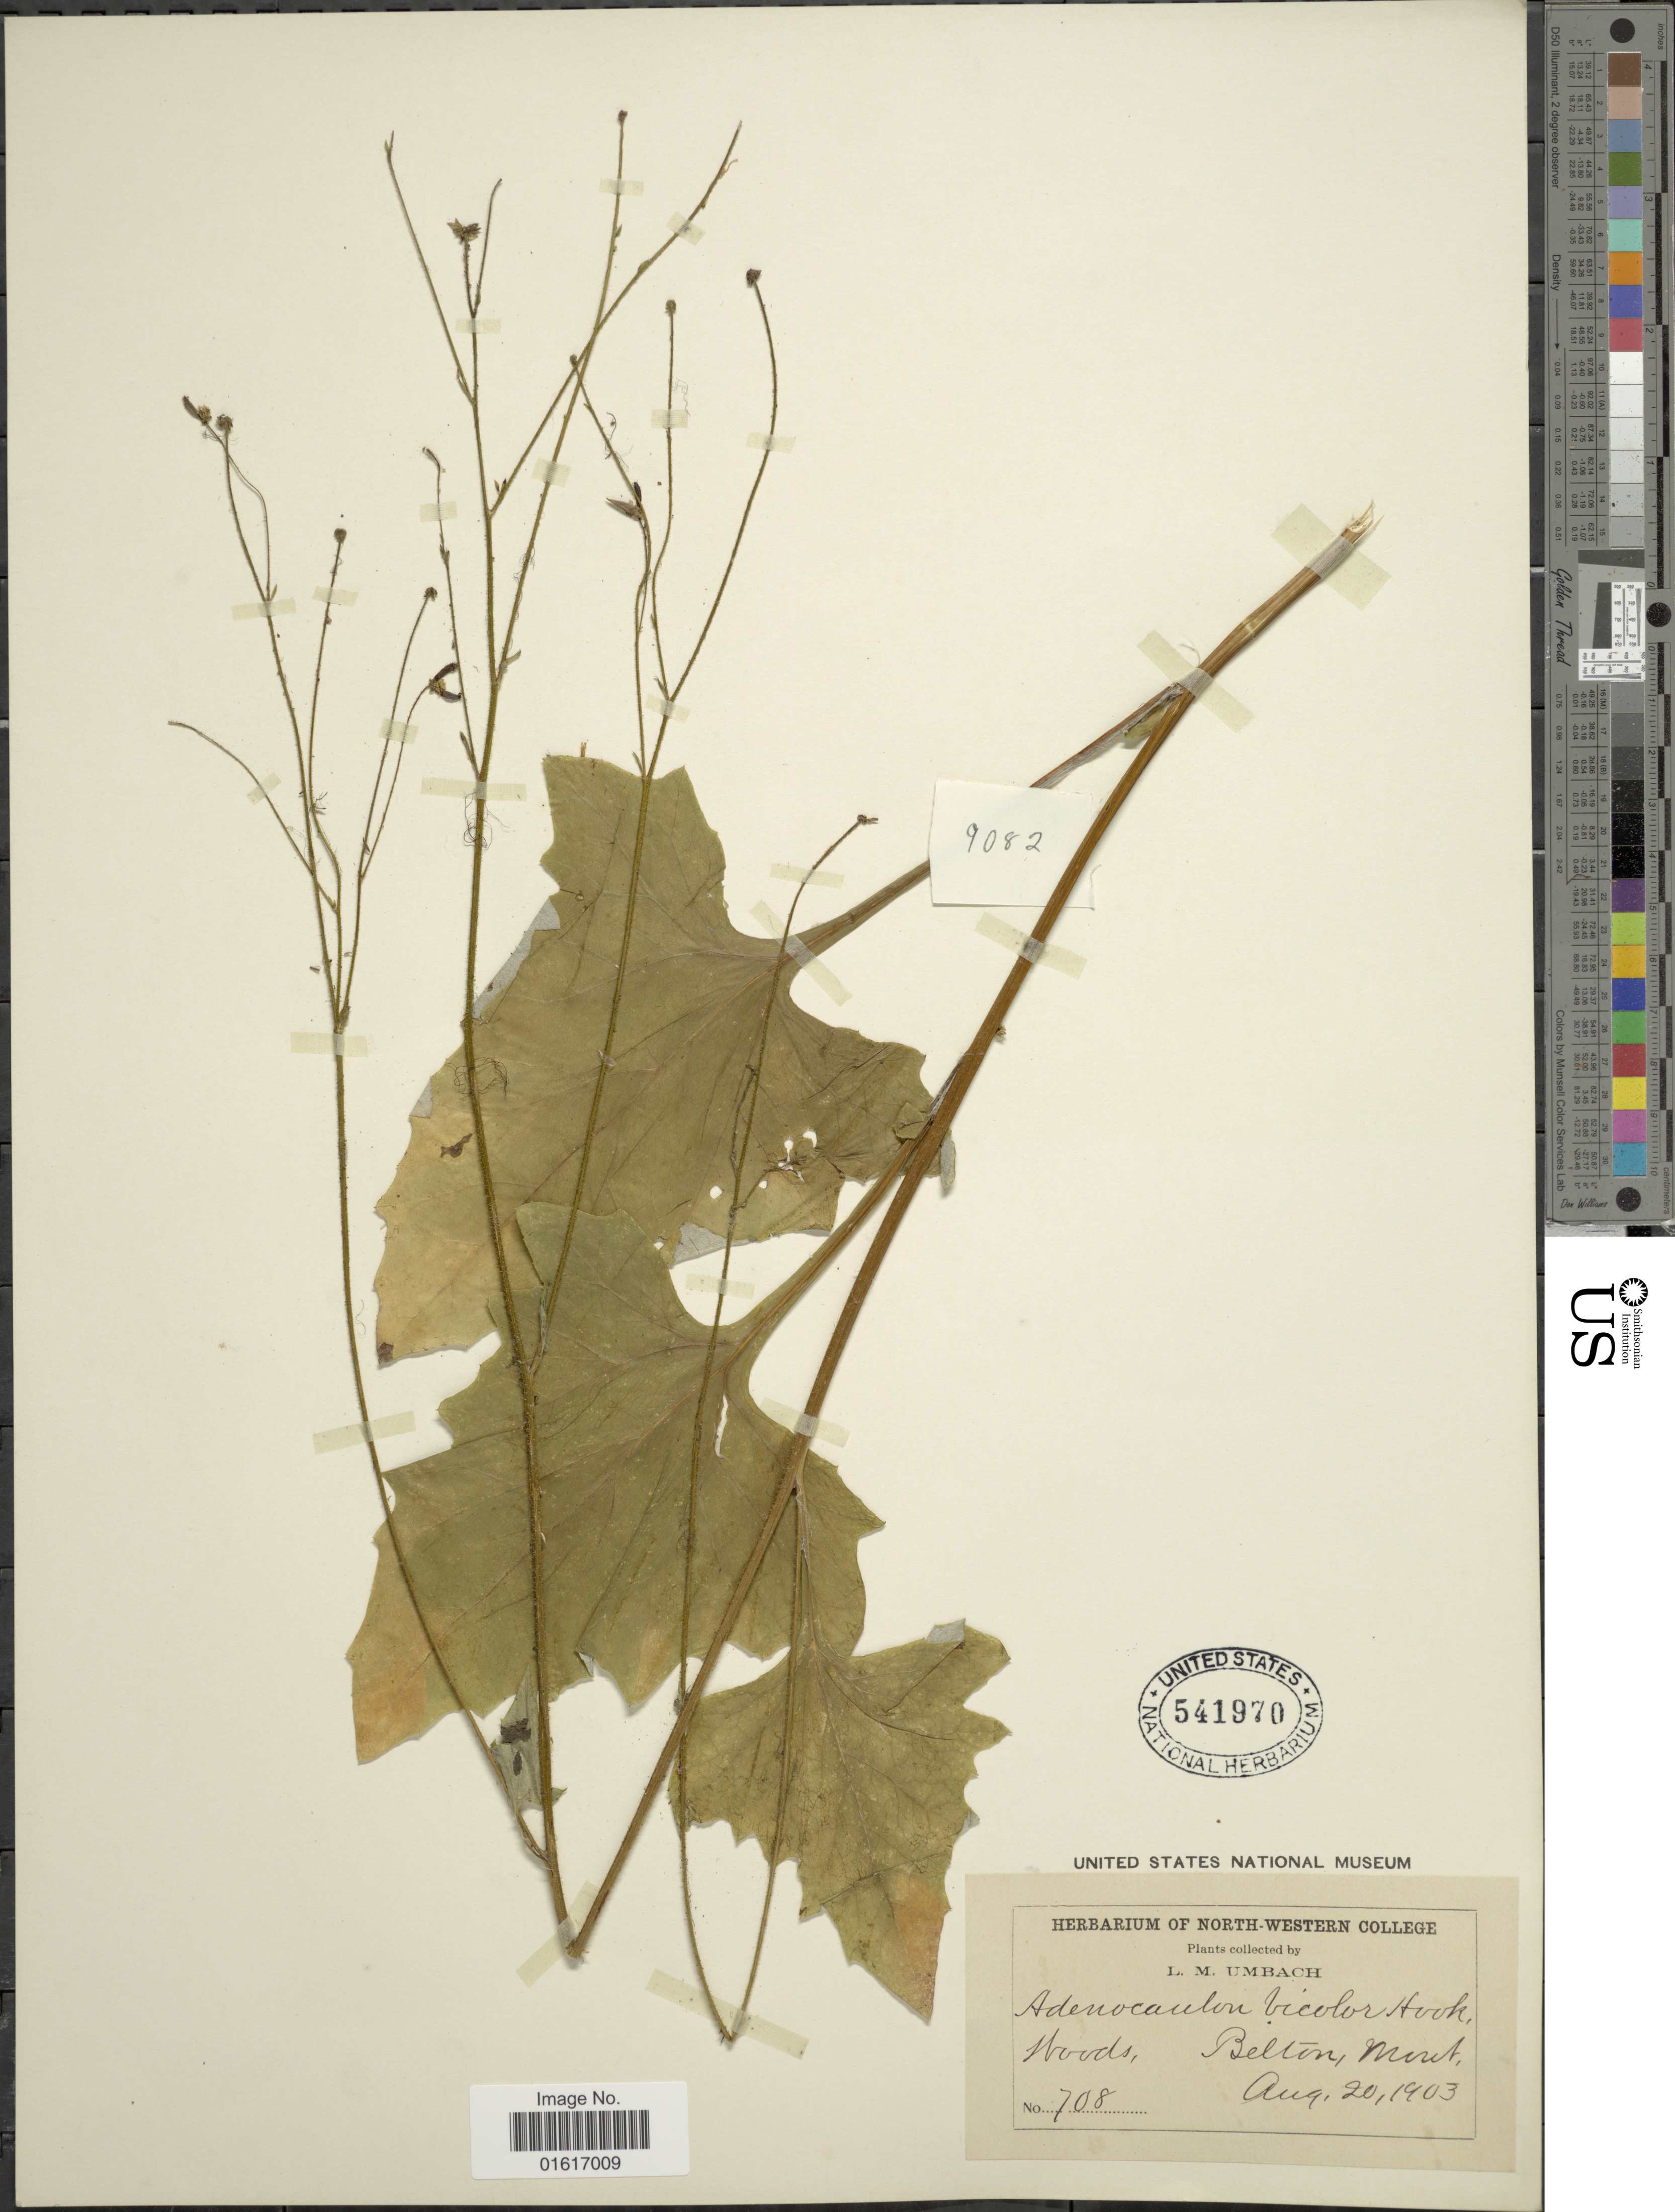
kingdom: Plantae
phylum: Tracheophyta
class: Magnoliopsida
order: Asterales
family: Asteraceae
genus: Adenocaulon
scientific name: Adenocaulon bicolor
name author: Hook.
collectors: L. M. Umbach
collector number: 708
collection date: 1903-08-20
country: United States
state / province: Montana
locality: Belton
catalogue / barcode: US 541970